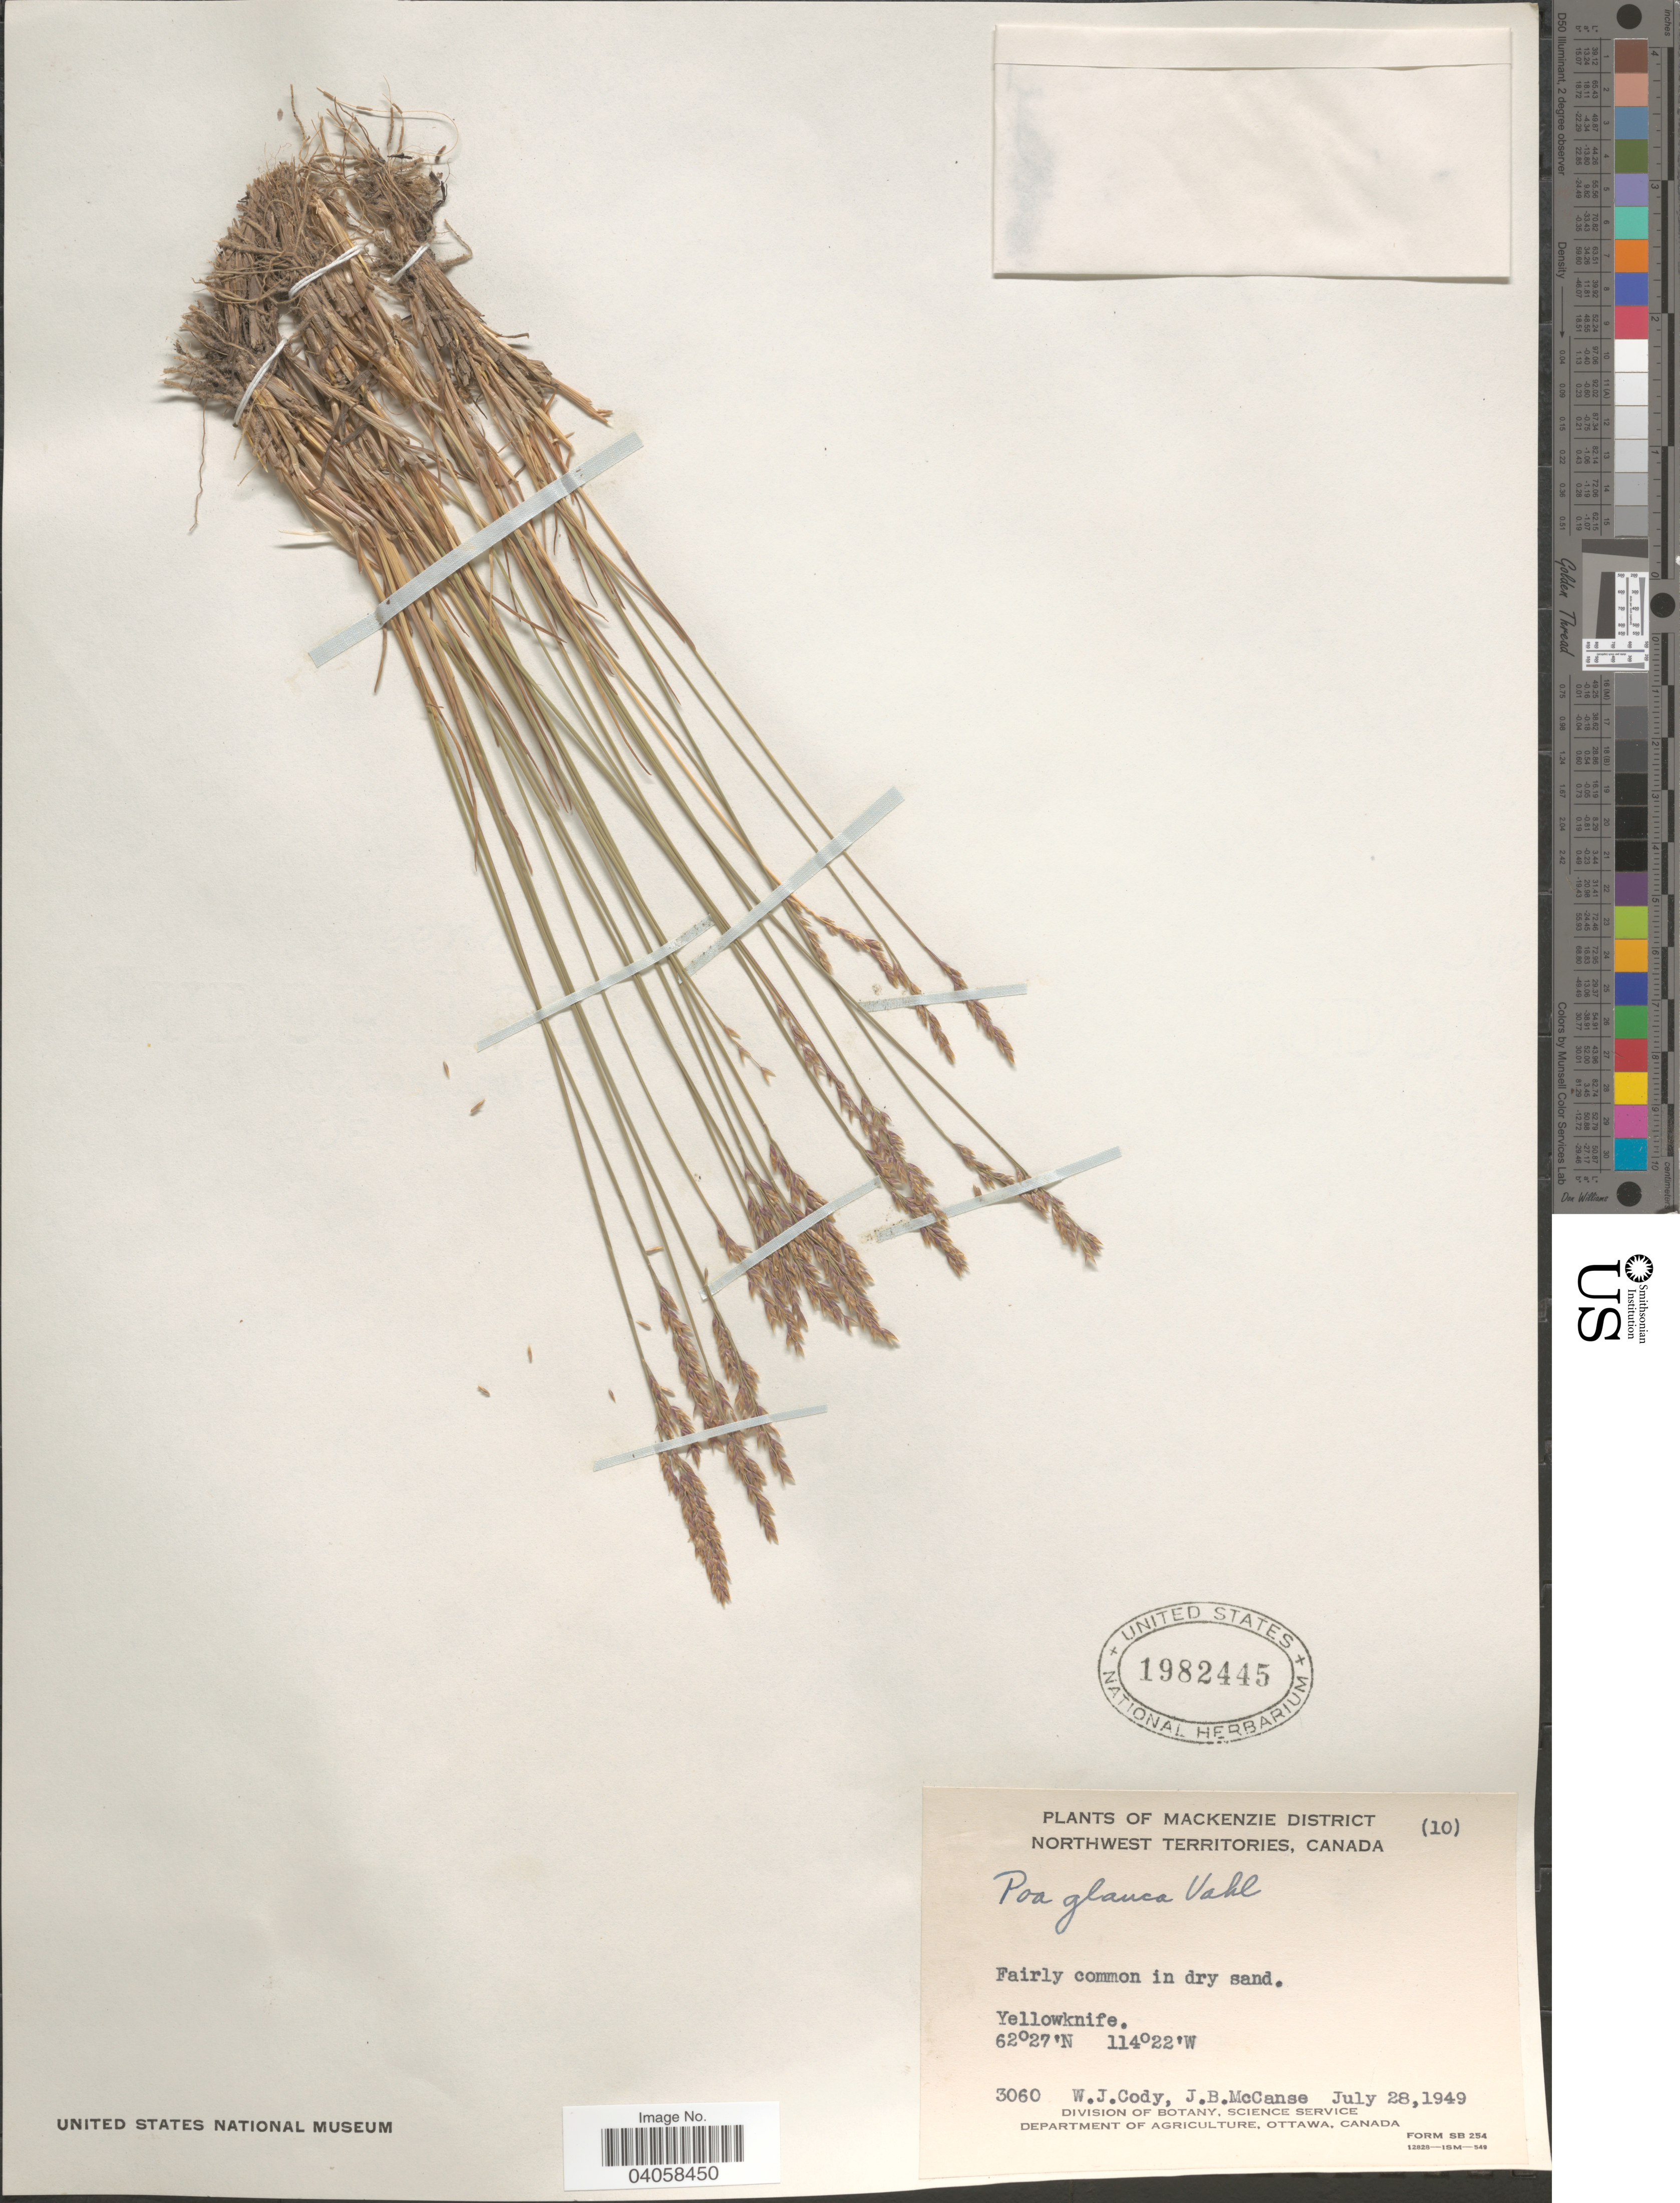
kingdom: Plantae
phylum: Tracheophyta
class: Liliopsida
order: Poales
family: Poaceae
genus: Poa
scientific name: Poa glauca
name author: Vahl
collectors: W. Cody & J. McCanse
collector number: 3060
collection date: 1949-07-28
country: Canada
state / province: Northwest Territories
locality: Mackenzie District. Yellowknife.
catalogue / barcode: US 1982445